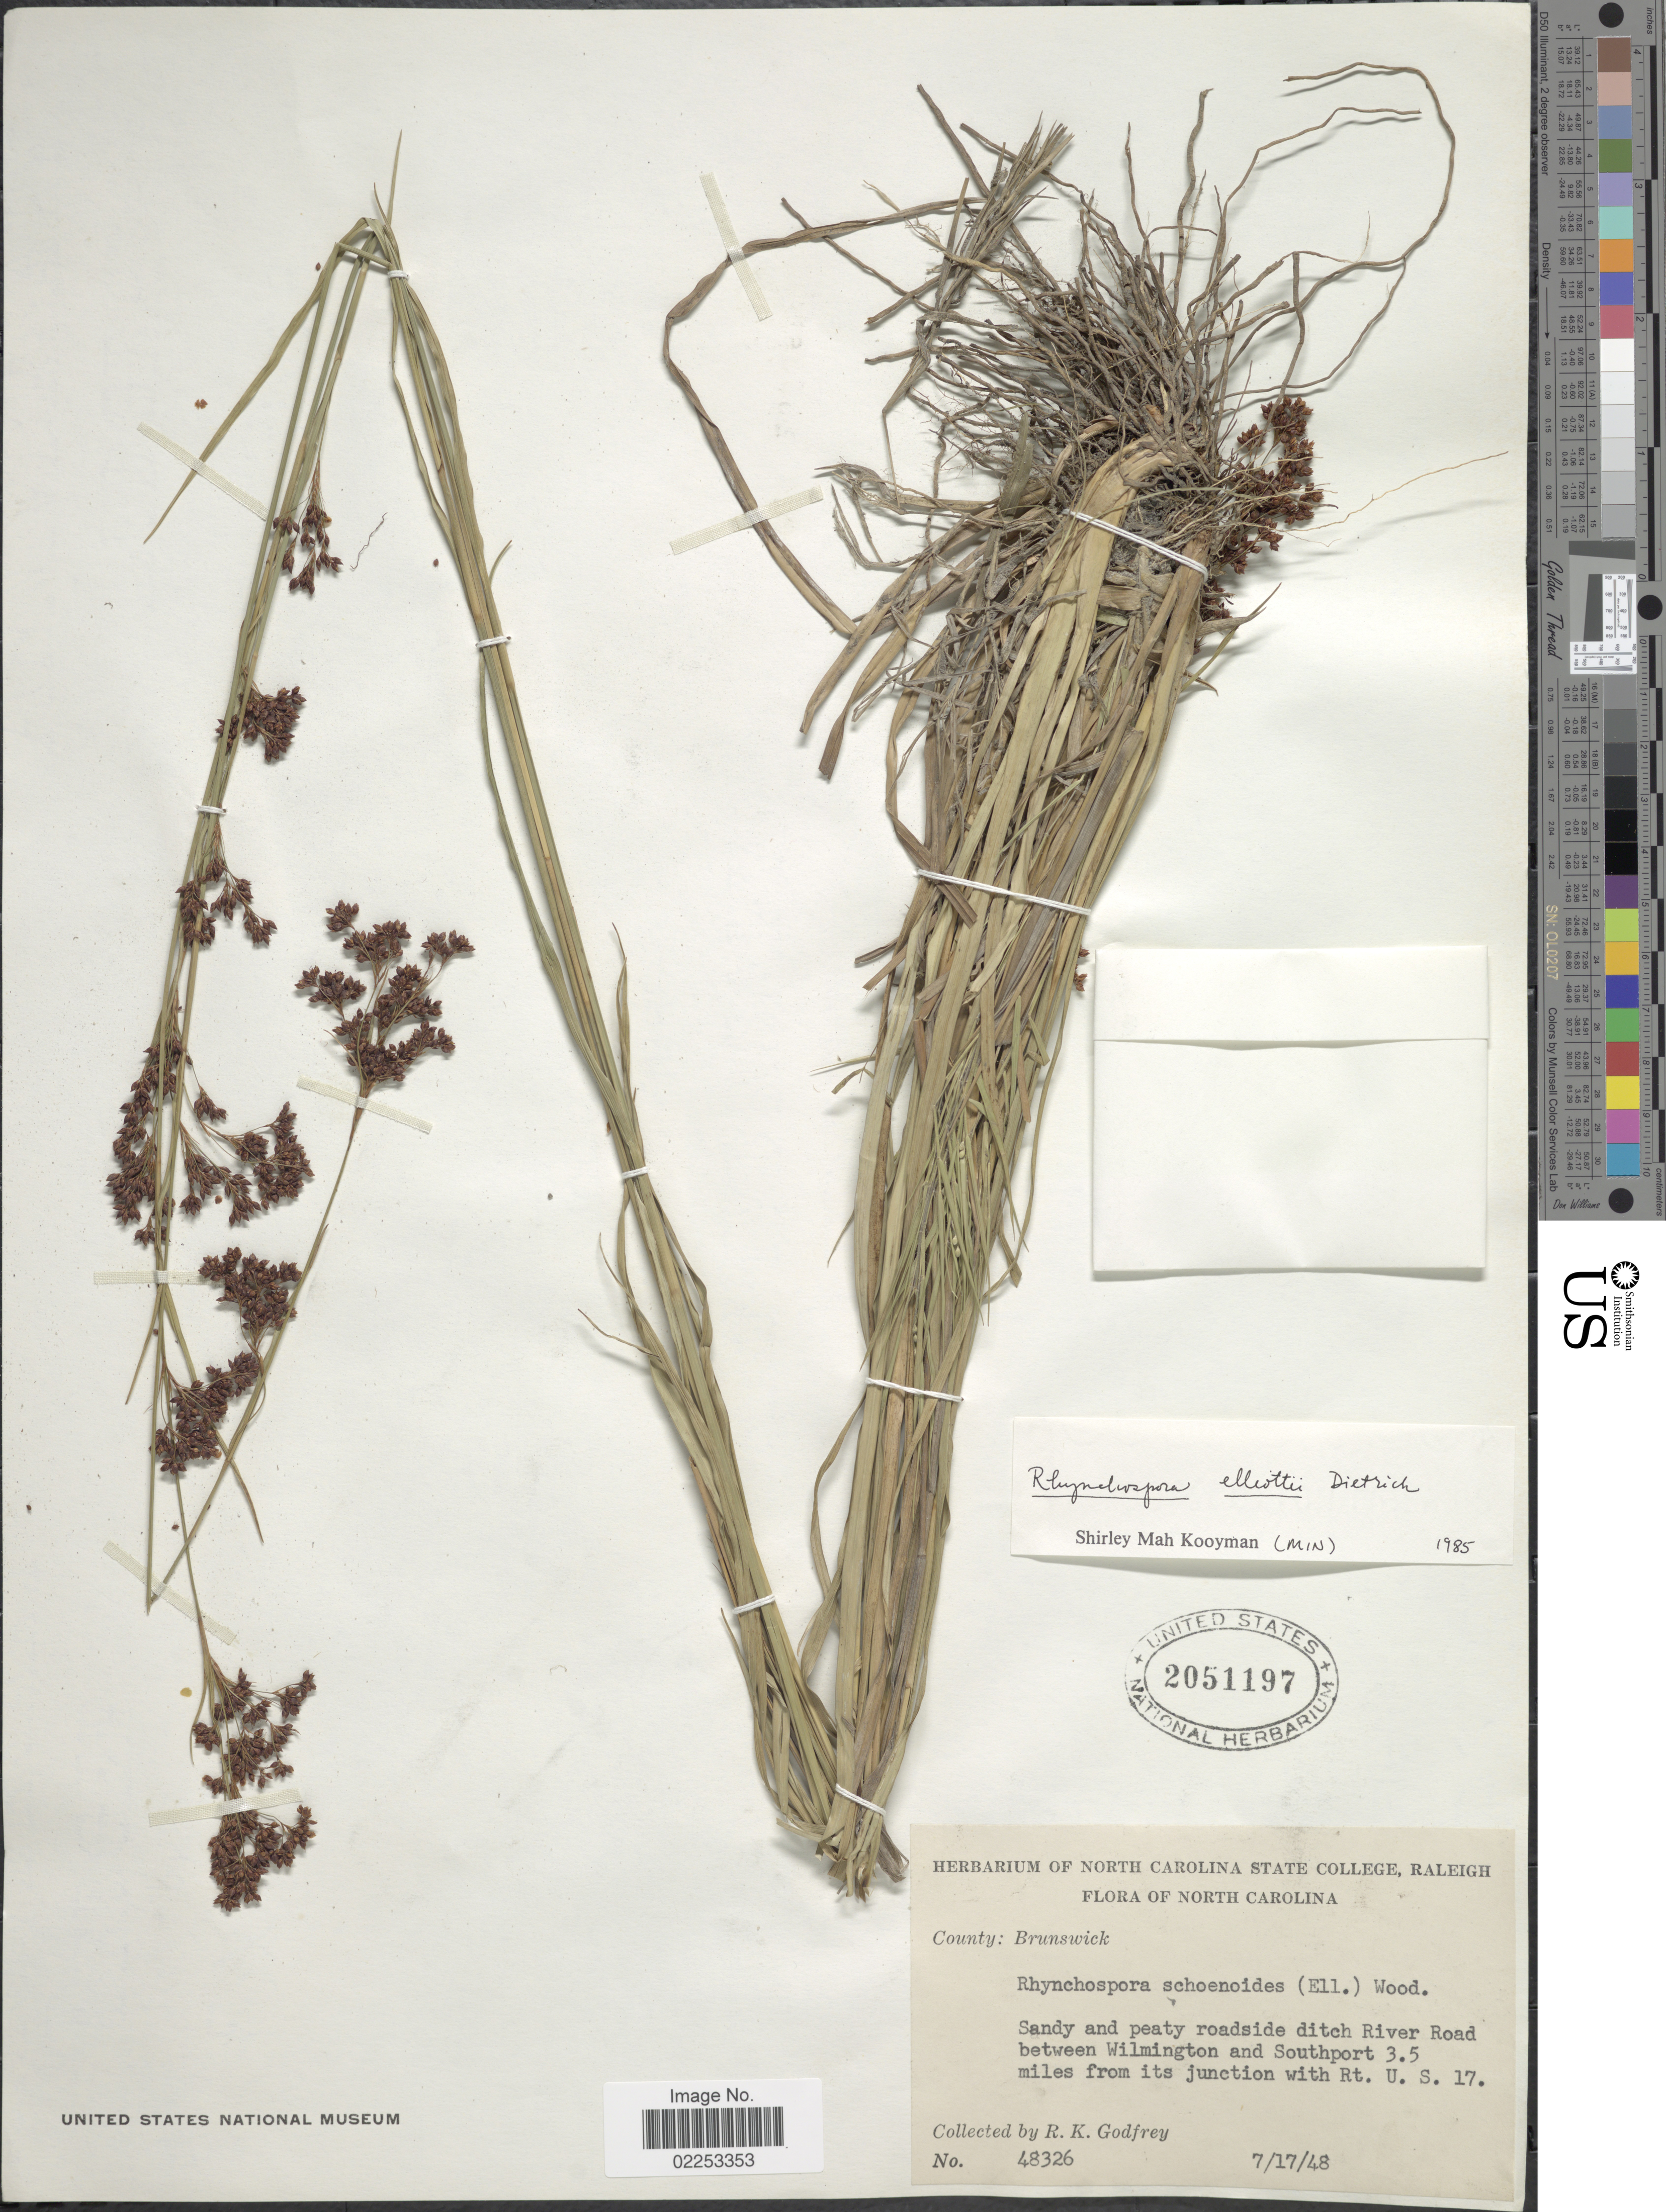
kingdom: Plantae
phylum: Tracheophyta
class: Liliopsida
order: Poales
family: Cyperaceae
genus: Rhynchospora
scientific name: Rhynchospora elliottii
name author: A. Dietr.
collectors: R. K. Godfrey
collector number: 48326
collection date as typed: Transcribed d/m/y: 17/7/48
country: United States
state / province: North Carolina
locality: County: Brunswick, Sandy and peaty roadside ditch River Road between Wilmington and Southport 3.5 miles from ist junction with Rt. U.S. 17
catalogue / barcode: US 2051197